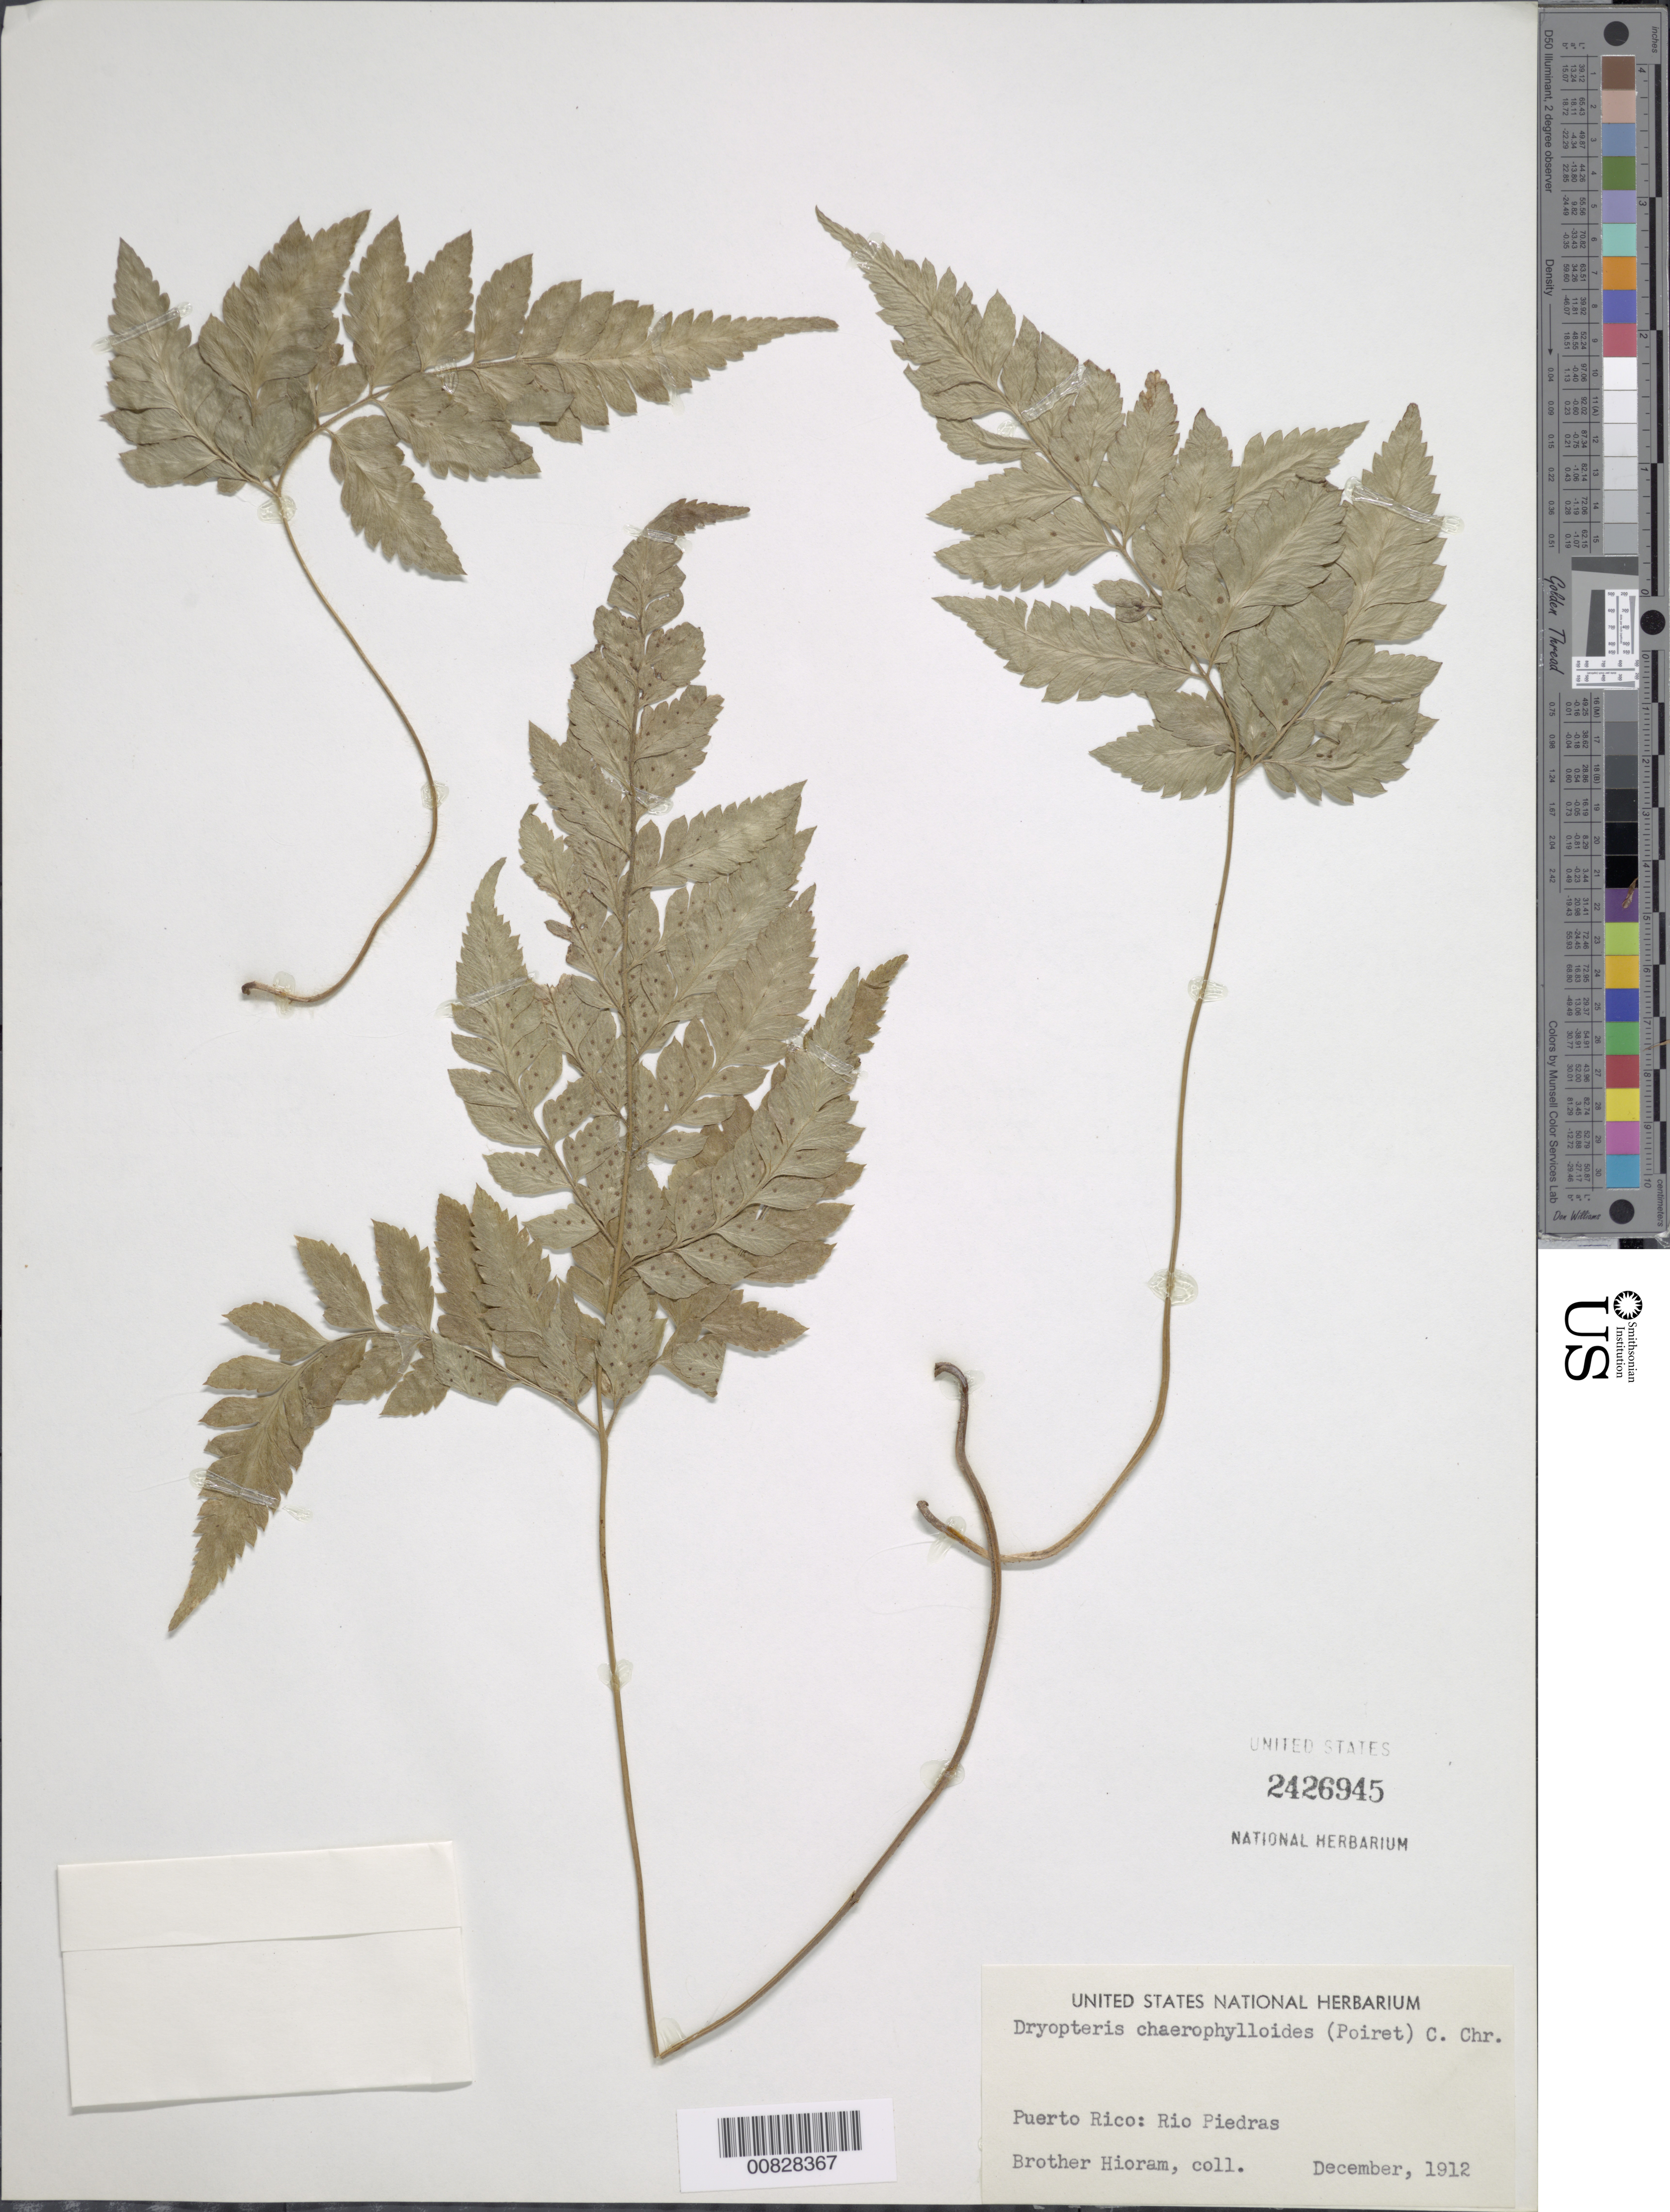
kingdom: Plantae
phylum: Tracheophyta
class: Polypodiopsida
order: Polypodiales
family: Dryopteridaceae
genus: Polystichopsis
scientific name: Polystichopsis chaerophylloides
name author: (Poir.) C.V. Morton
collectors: Bro. Hioram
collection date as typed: Dec 1912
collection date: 1912-12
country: Puerto Rico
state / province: San Juan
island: Puerto Rico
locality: Río Piedras, near San Juan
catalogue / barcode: US 2426945